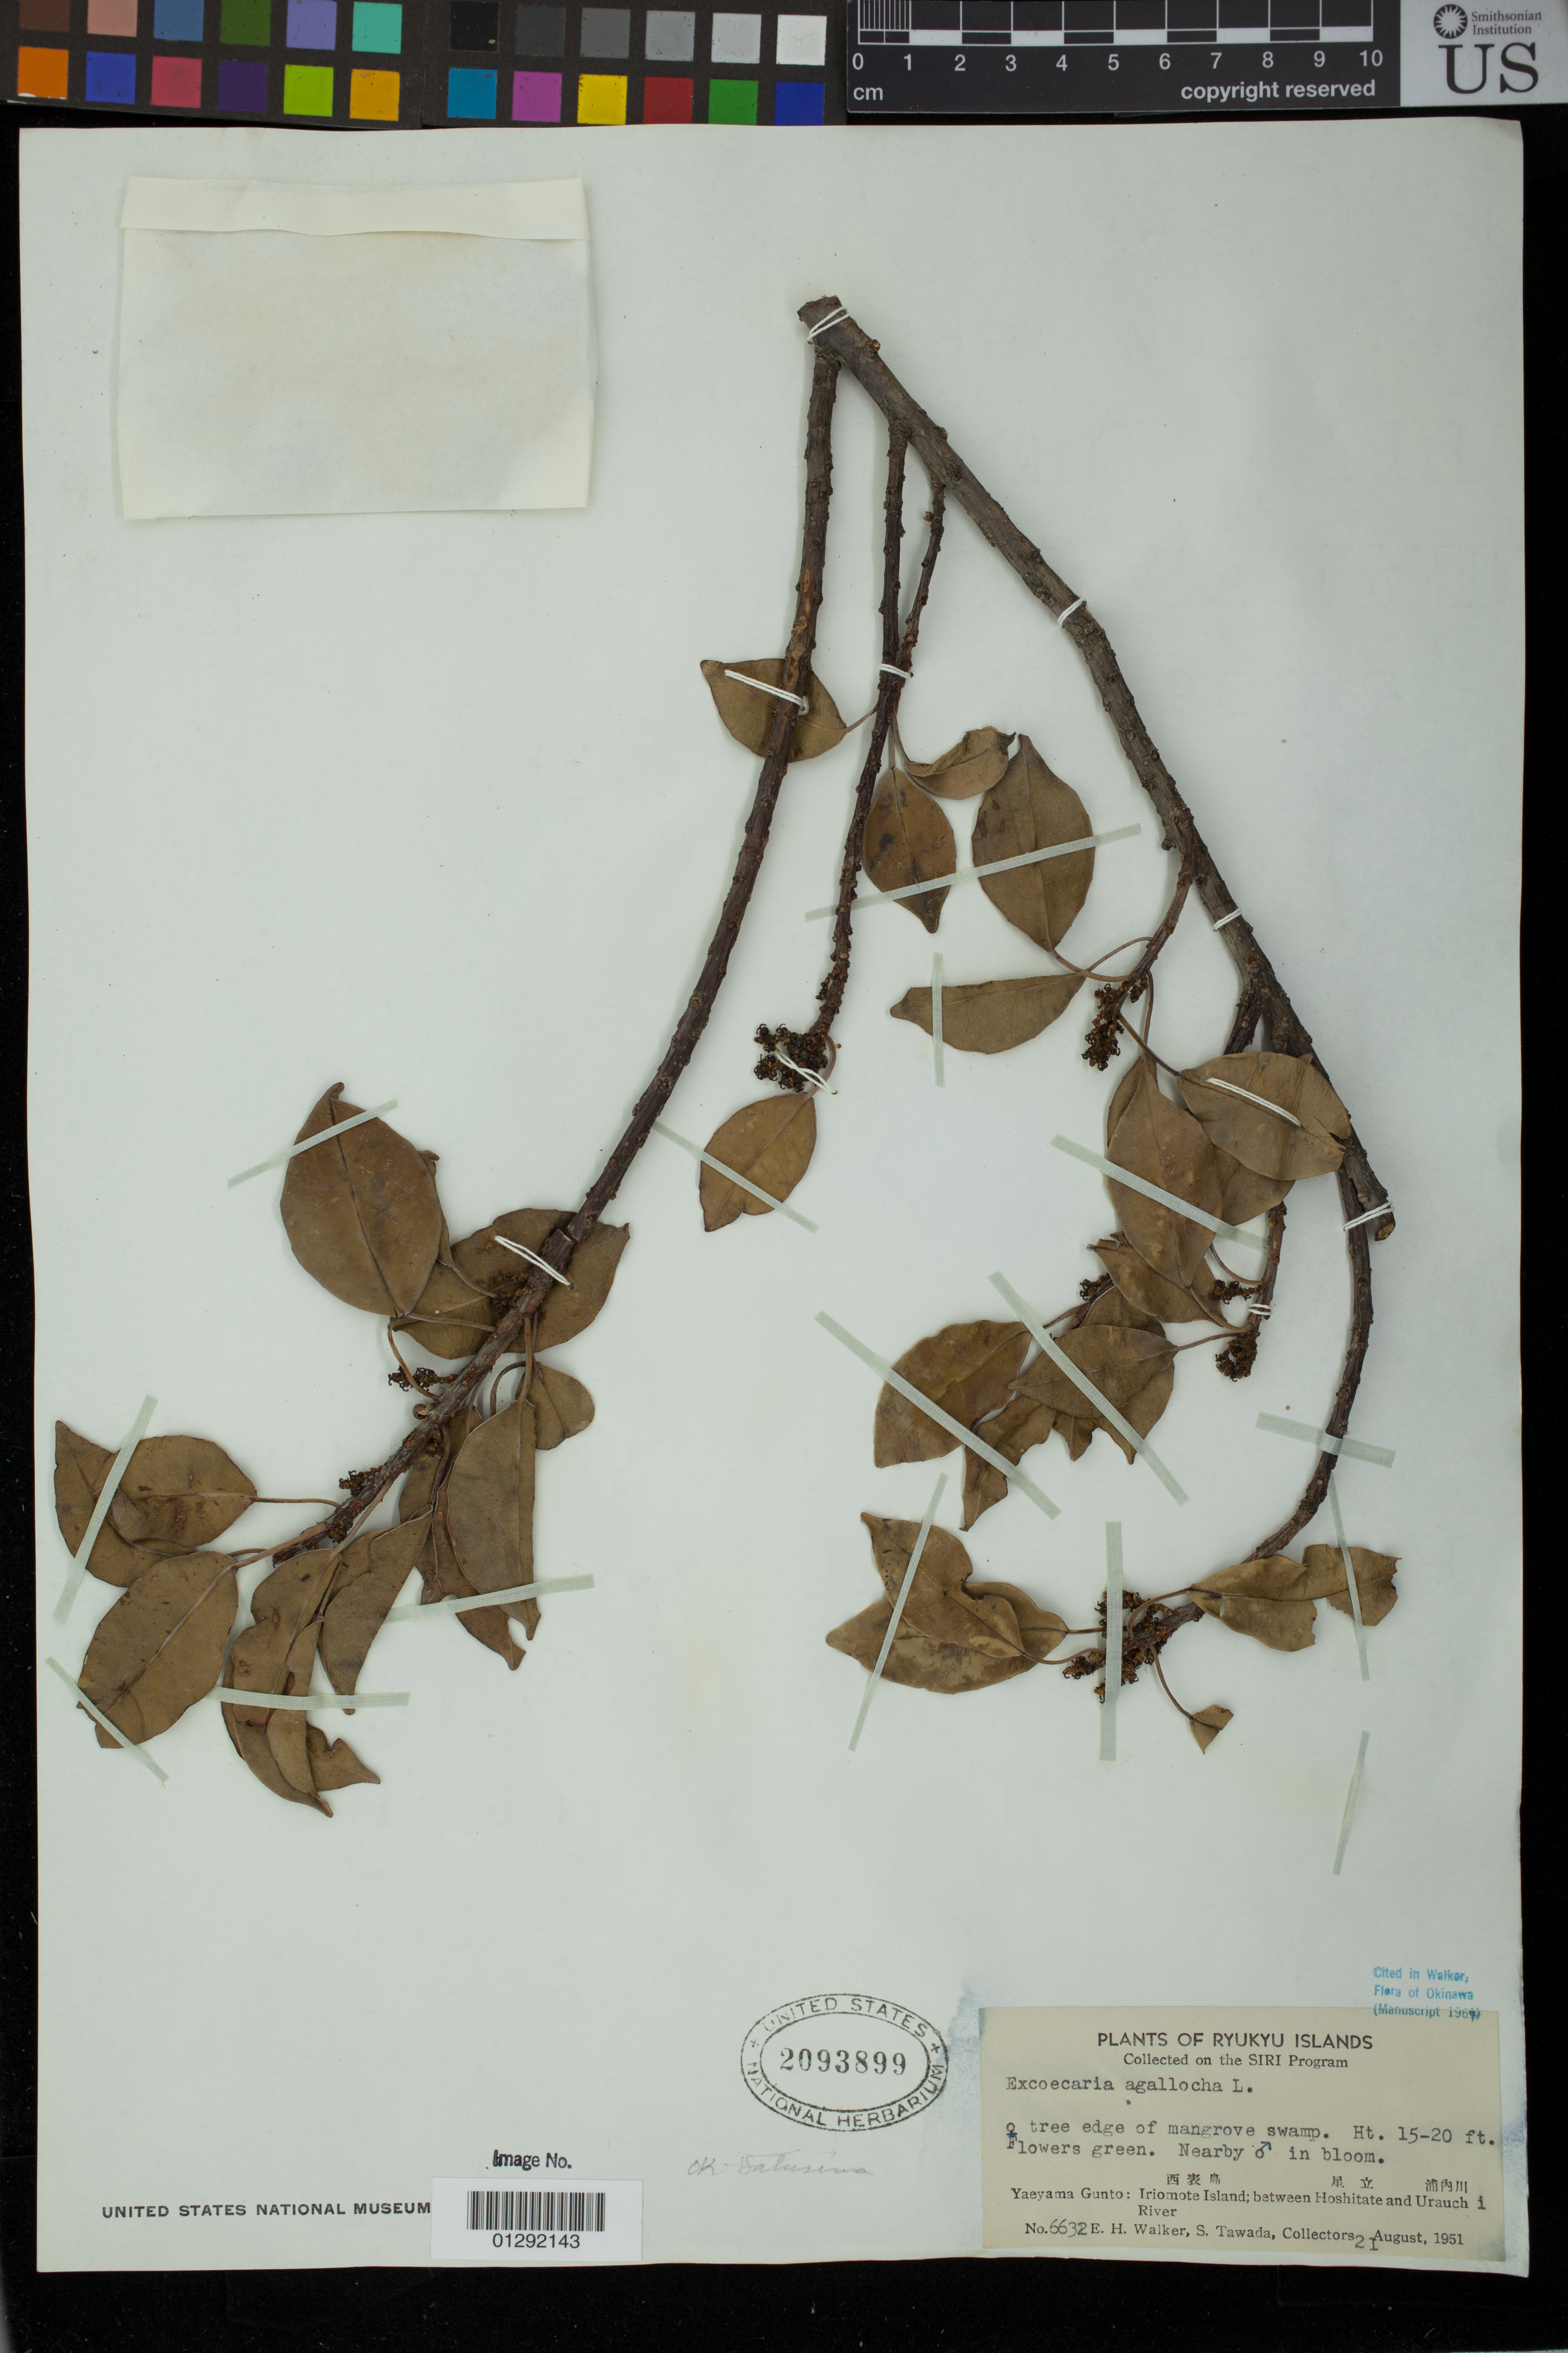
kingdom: Plantae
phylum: Tracheophyta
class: Magnoliopsida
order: Malpighiales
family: Euphorbiaceae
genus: Excoecaria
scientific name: Excoecaria agallocha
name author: L.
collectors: E. H. Walker & S. Tawada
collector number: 6632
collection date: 1951-08-21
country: Japan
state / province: Okinawa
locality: Ryukyu Islands. Yaeyama Gunto: Iriomote Island; between Hoshitate and Urauchi River.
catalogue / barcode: US 2093899